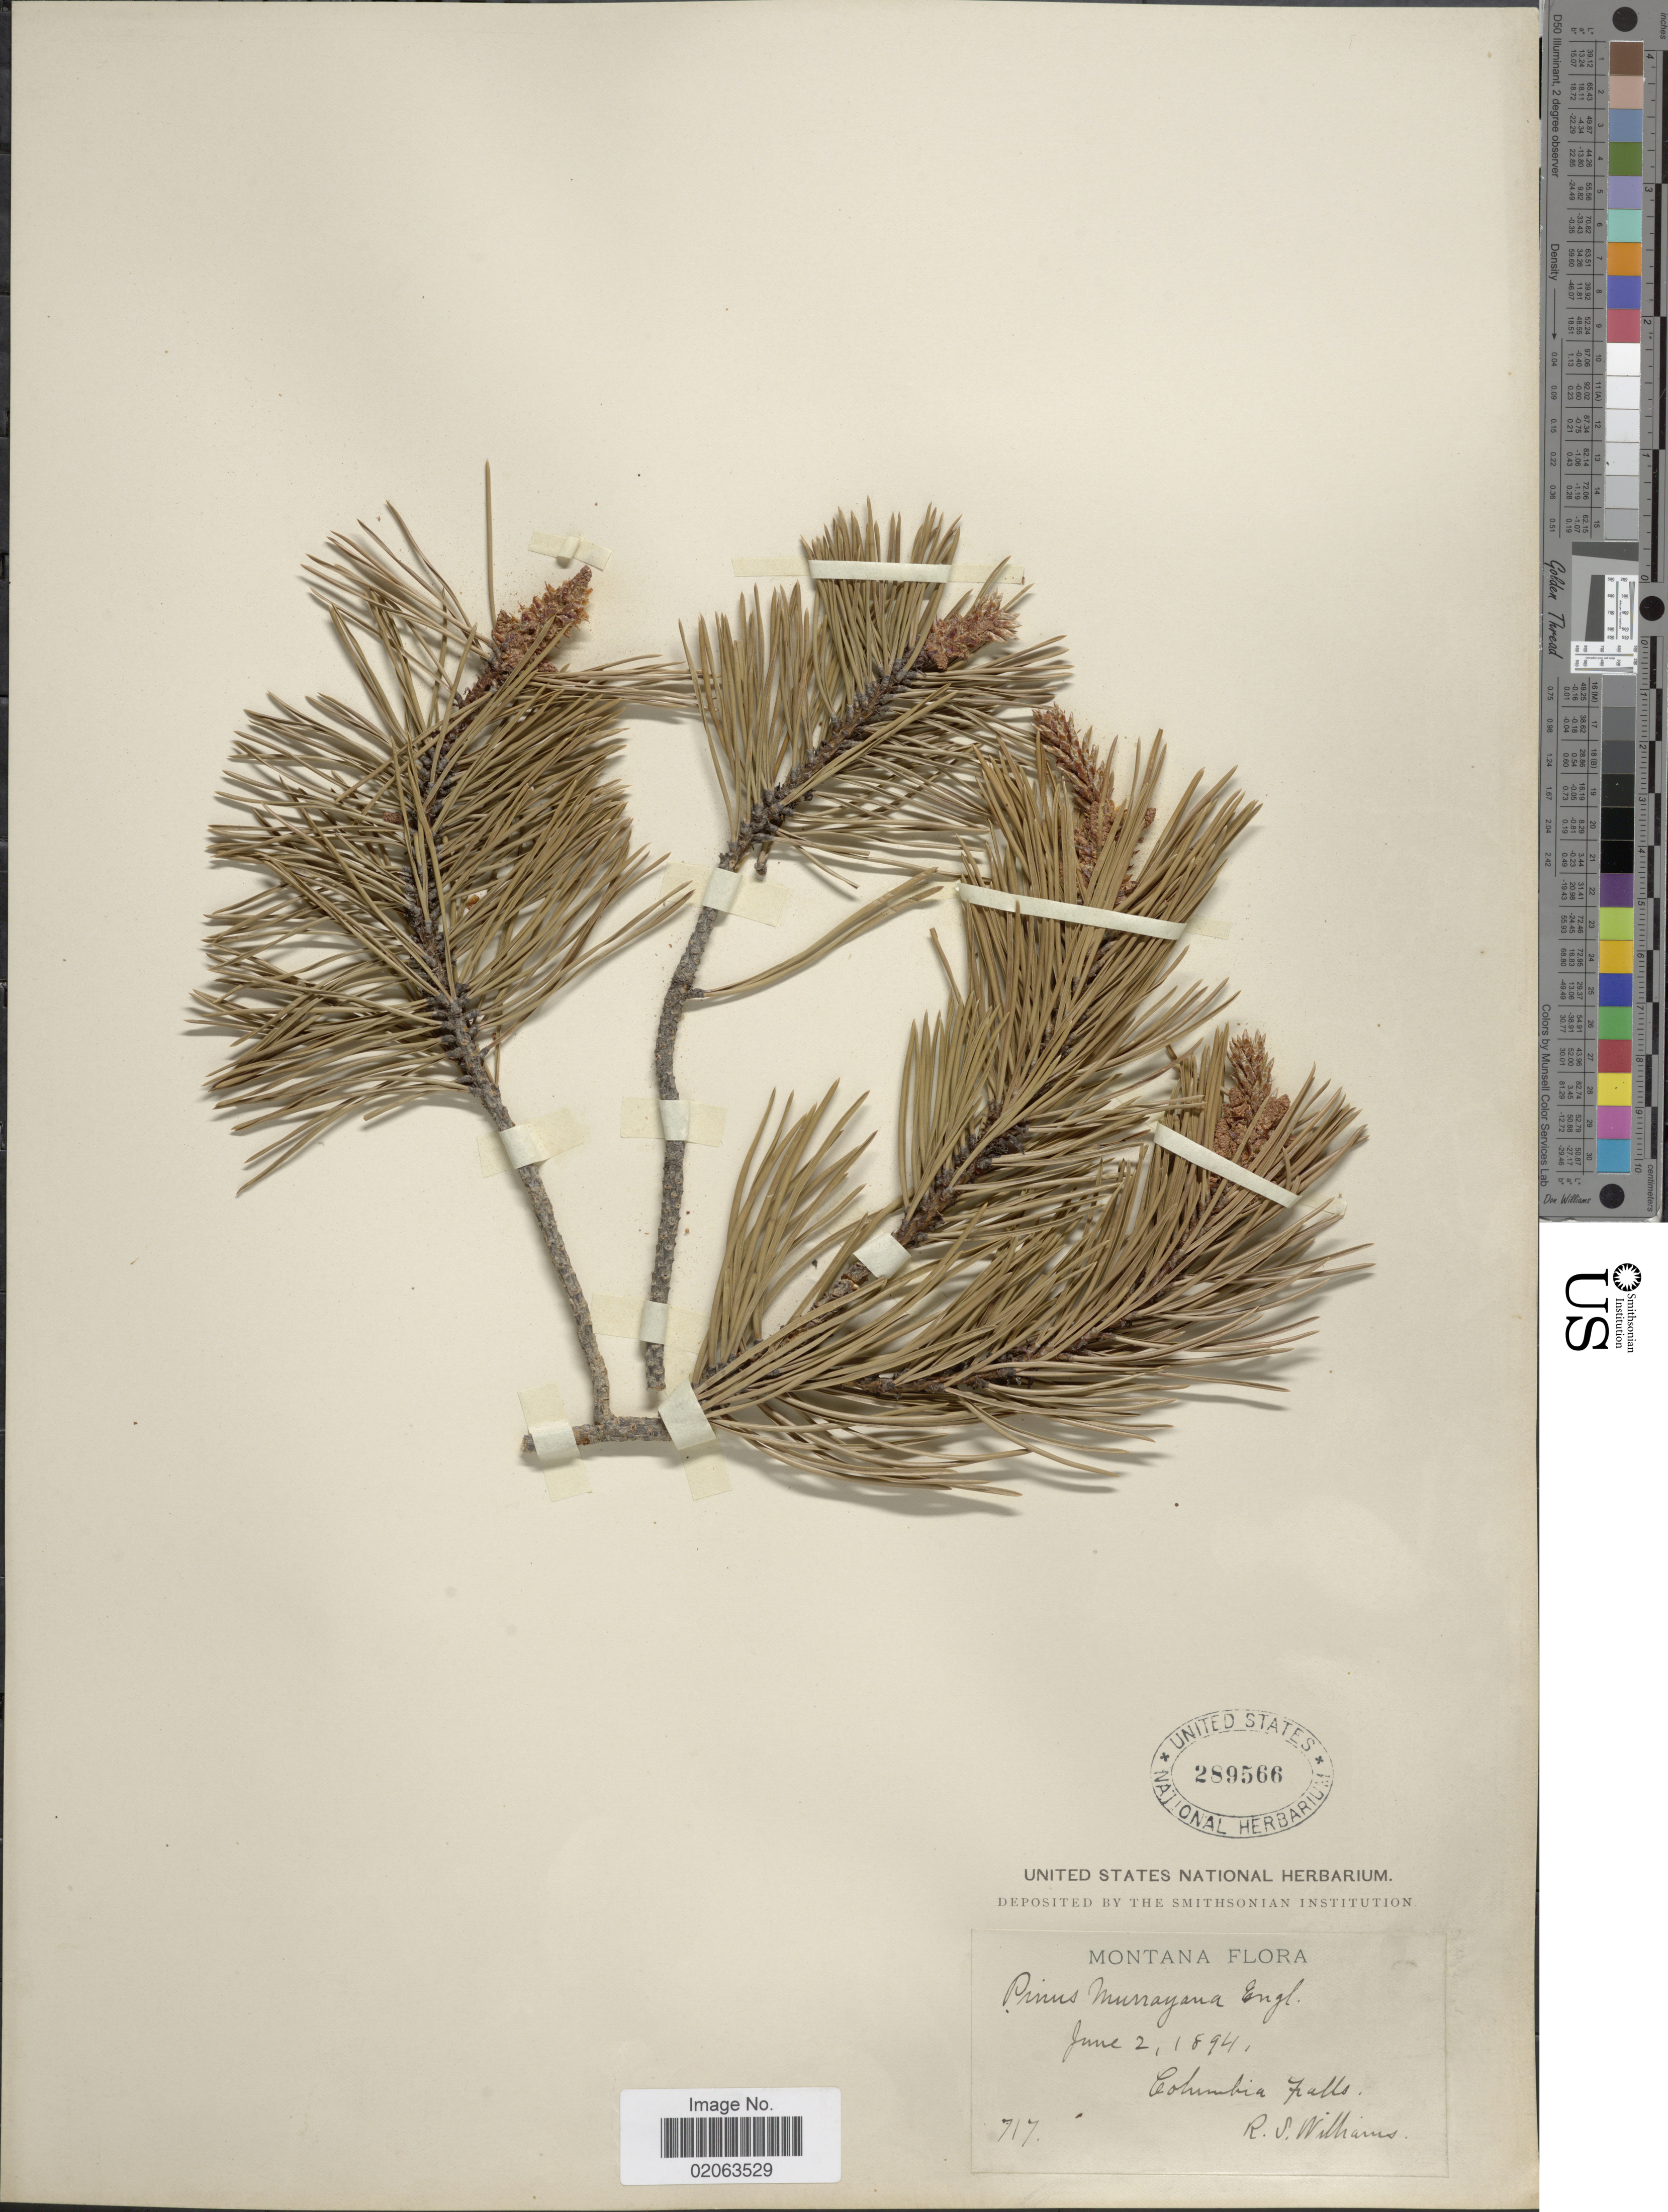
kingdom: Plantae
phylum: Tracheophyta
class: Pinopsida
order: Pinales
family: Pinaceae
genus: Pinus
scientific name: Pinus contorta var. latifolia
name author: Engelm. ex S. Watson in C. King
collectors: R. S. Williams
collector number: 717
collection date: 1894-06-02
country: United States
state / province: Montana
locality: Montana, Columbia Falls.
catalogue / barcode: US 289566